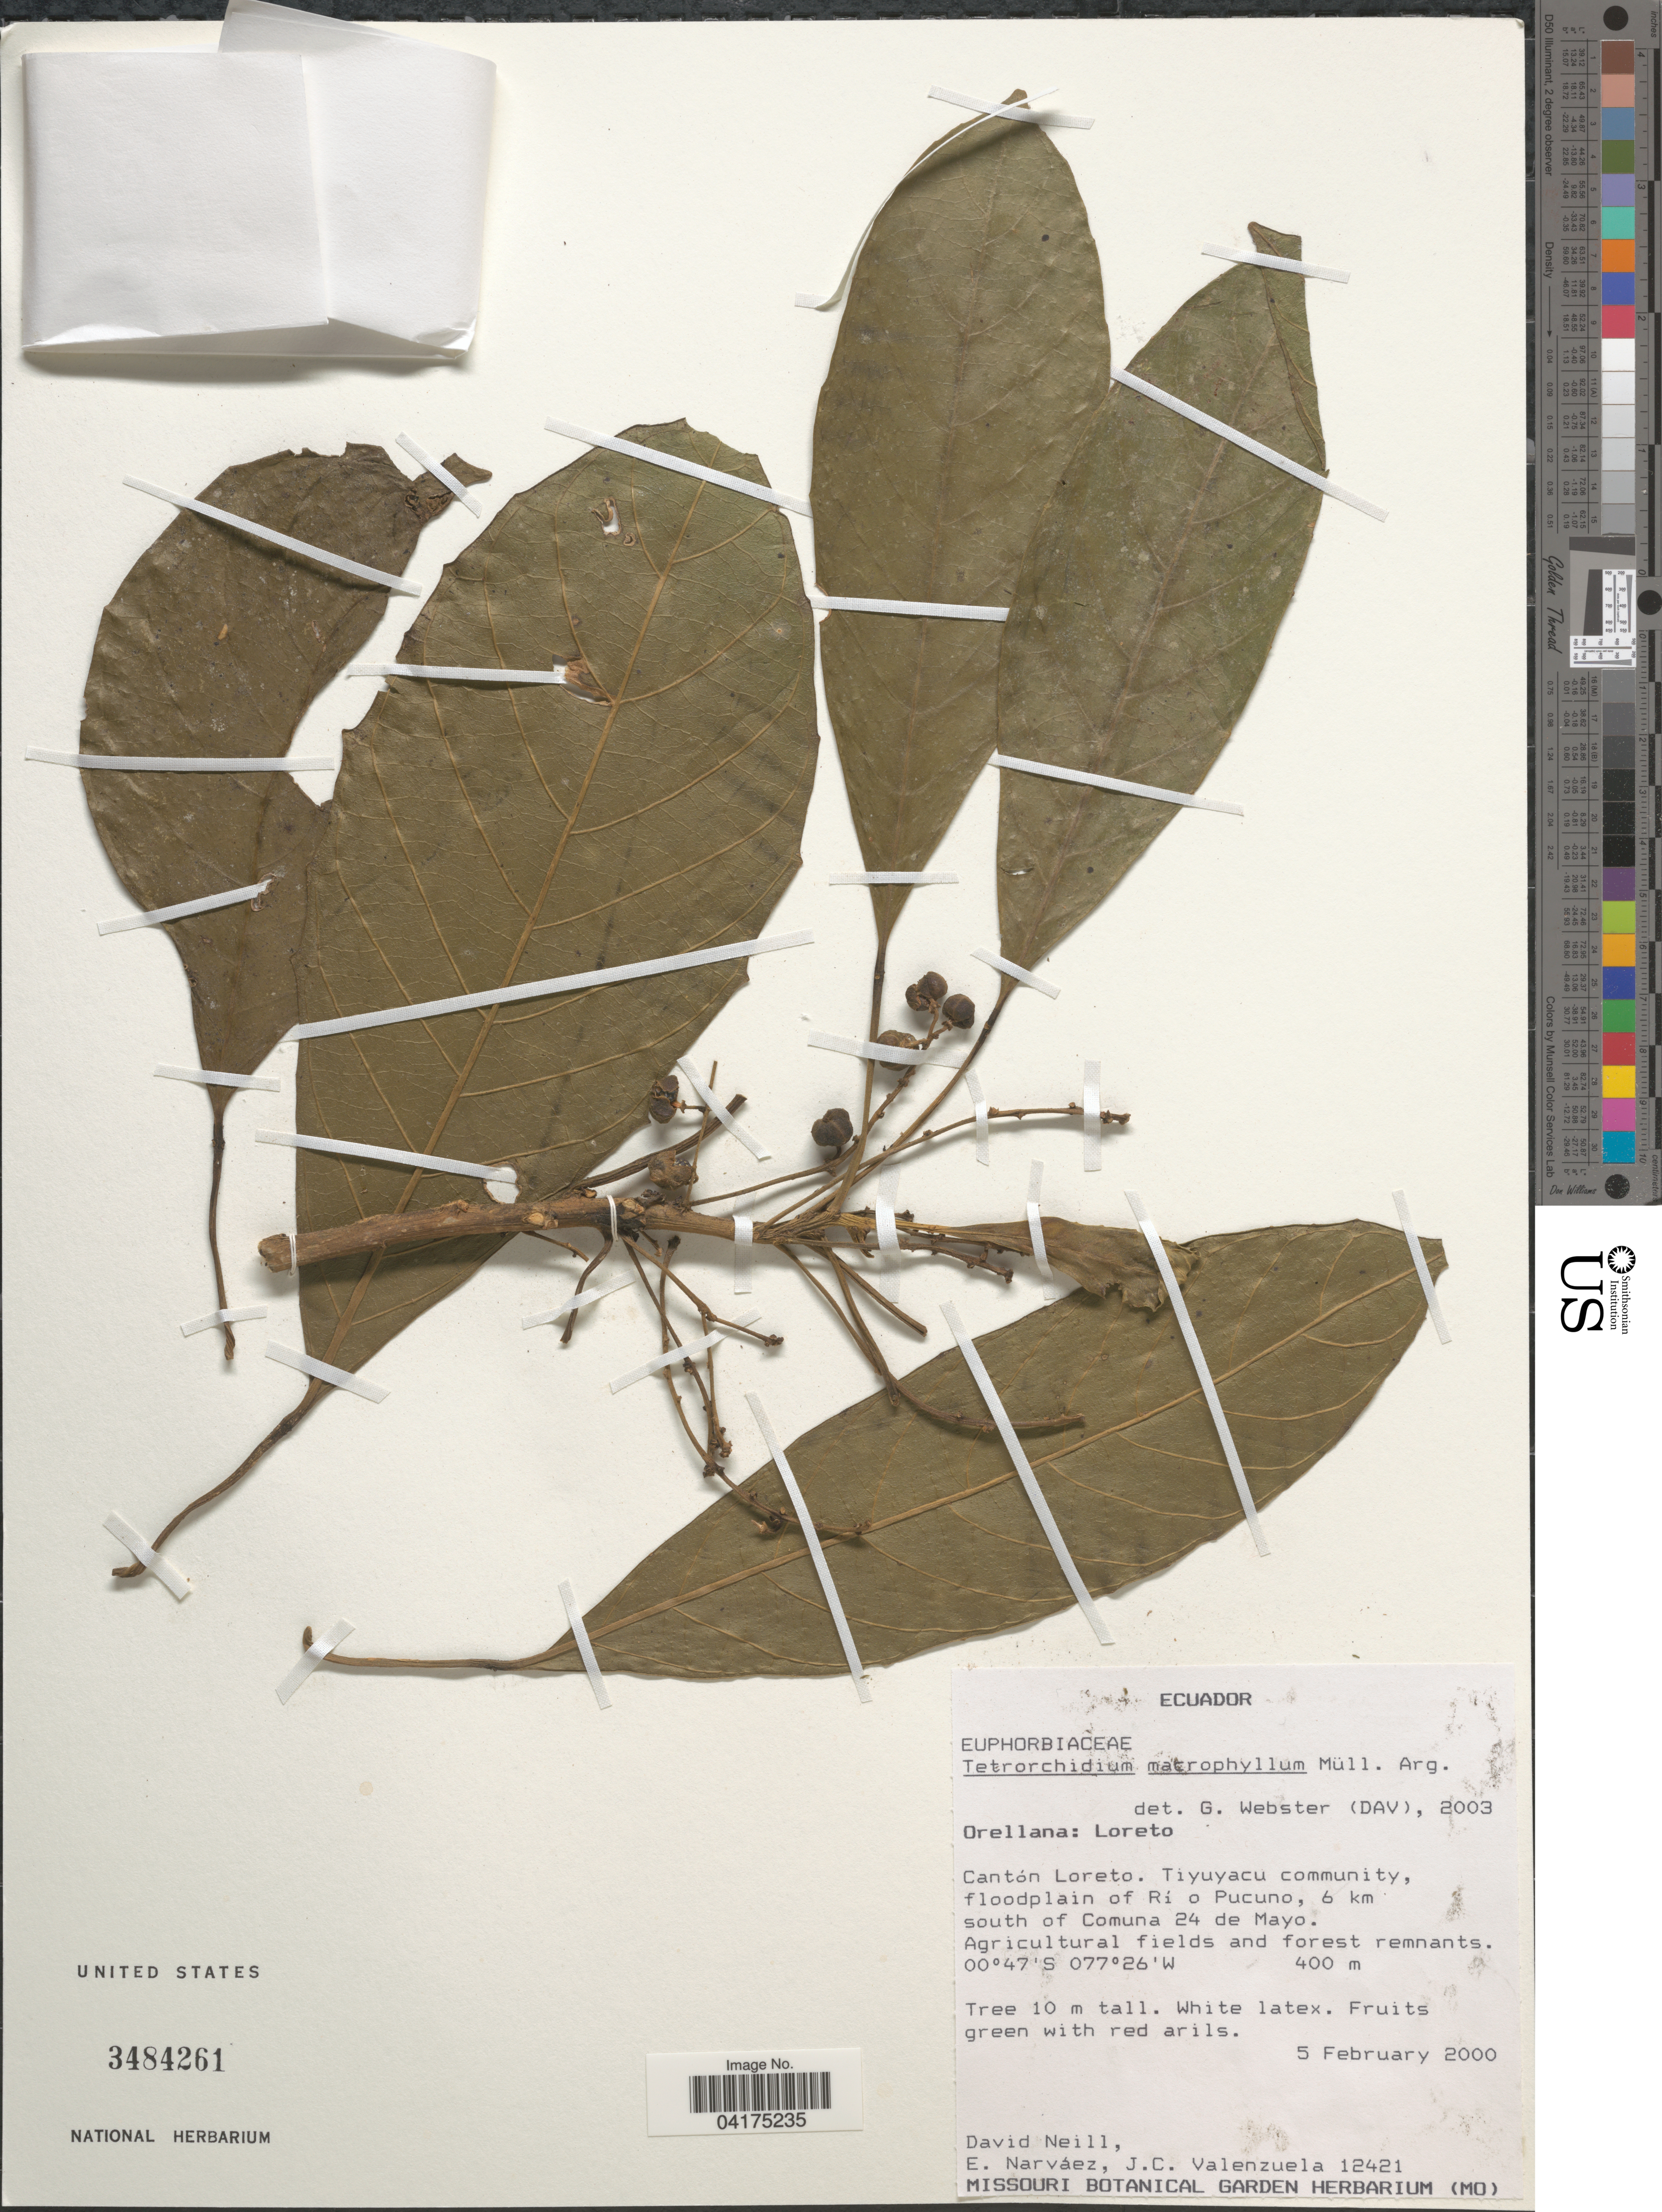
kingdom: Plantae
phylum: Tracheophyta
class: Magnoliopsida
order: Malpighiales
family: Euphorbiaceae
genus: Tetrorchidium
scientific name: Tetrorchidium macrophyllum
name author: Müll. Arg.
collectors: D. Neill, E. Narváez & J. Valenzuela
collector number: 12421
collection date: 2000-02-05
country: Ecuador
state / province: Orellana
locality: Loreto. Cantón Loreto. Tiyuyacu community, floodplain of Rí o Pucuno, 6 km south of Comuna 24 de Mayo. Agricultural fields and forest remnants.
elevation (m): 400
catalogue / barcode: US 3484261